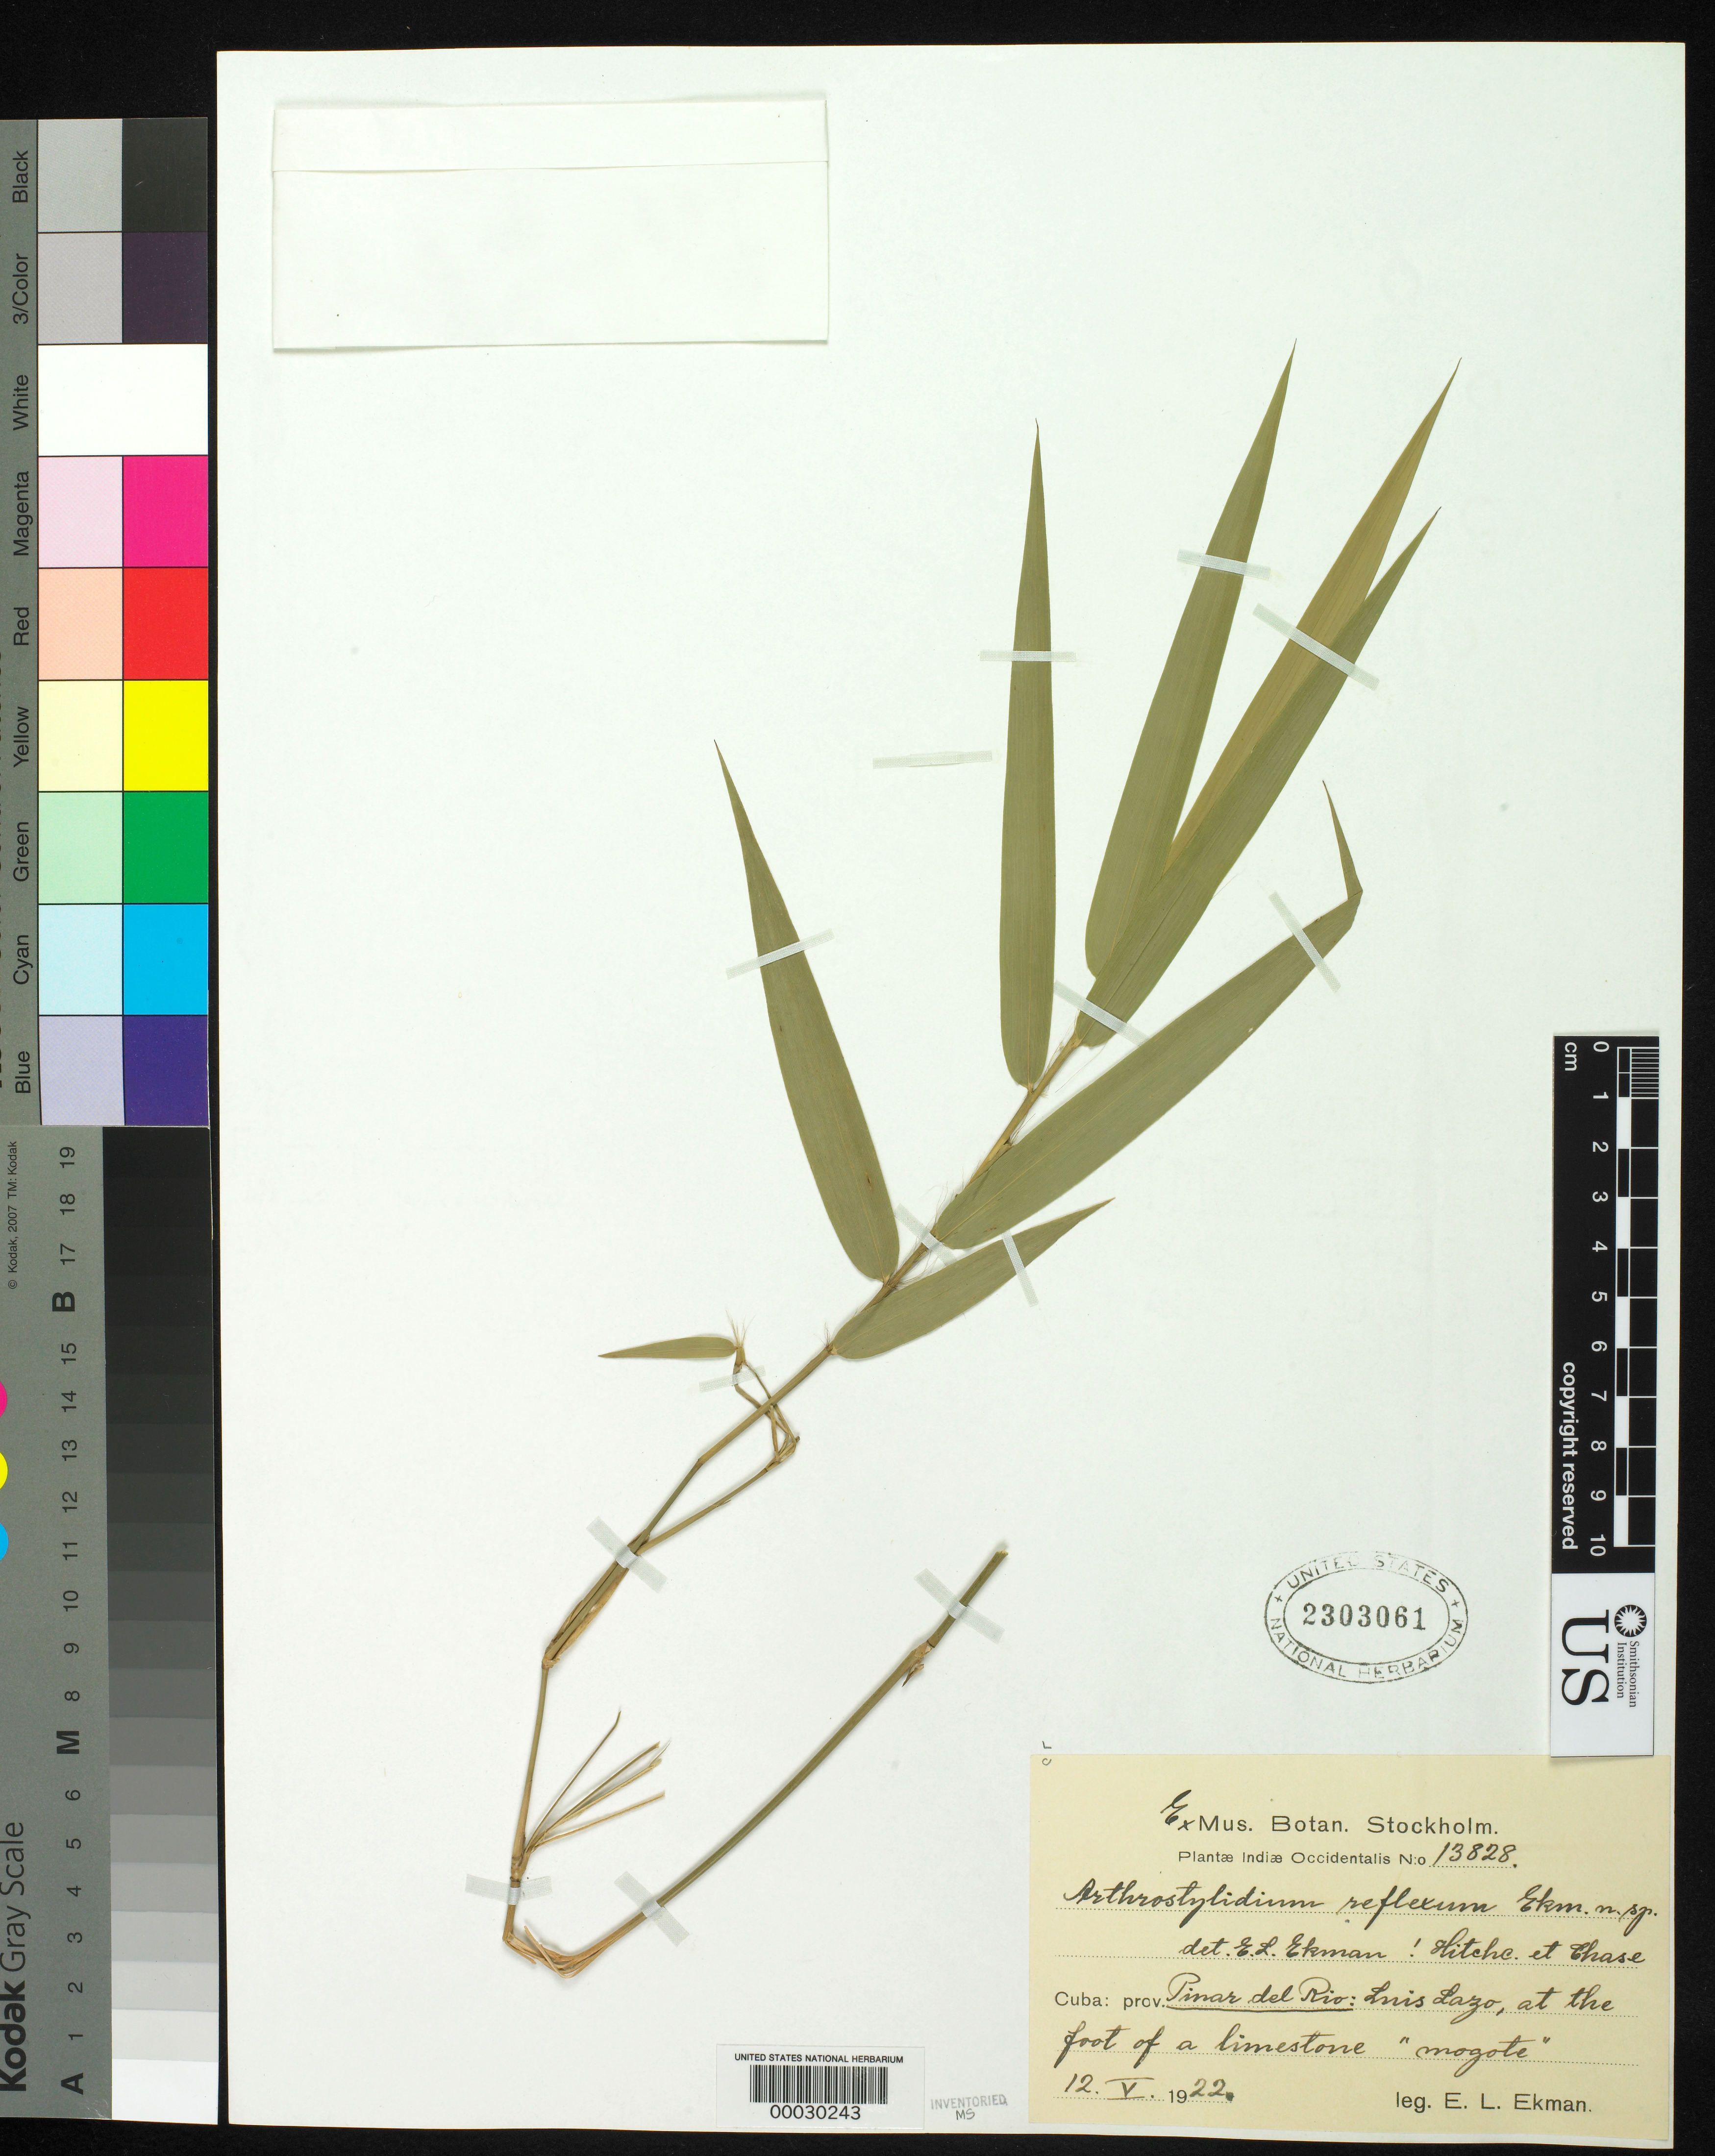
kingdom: Plantae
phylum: Tracheophyta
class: Liliopsida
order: Poales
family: Poaceae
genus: Arthrostylidium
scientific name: Arthrostylidium reflexum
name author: Hitchc. & Ekman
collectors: E. L. Ekman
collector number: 13828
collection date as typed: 12 May 1922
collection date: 1922-05-12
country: Cuba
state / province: Pinar del Río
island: Greater Antilles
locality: Lnis lazo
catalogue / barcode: US 2303061